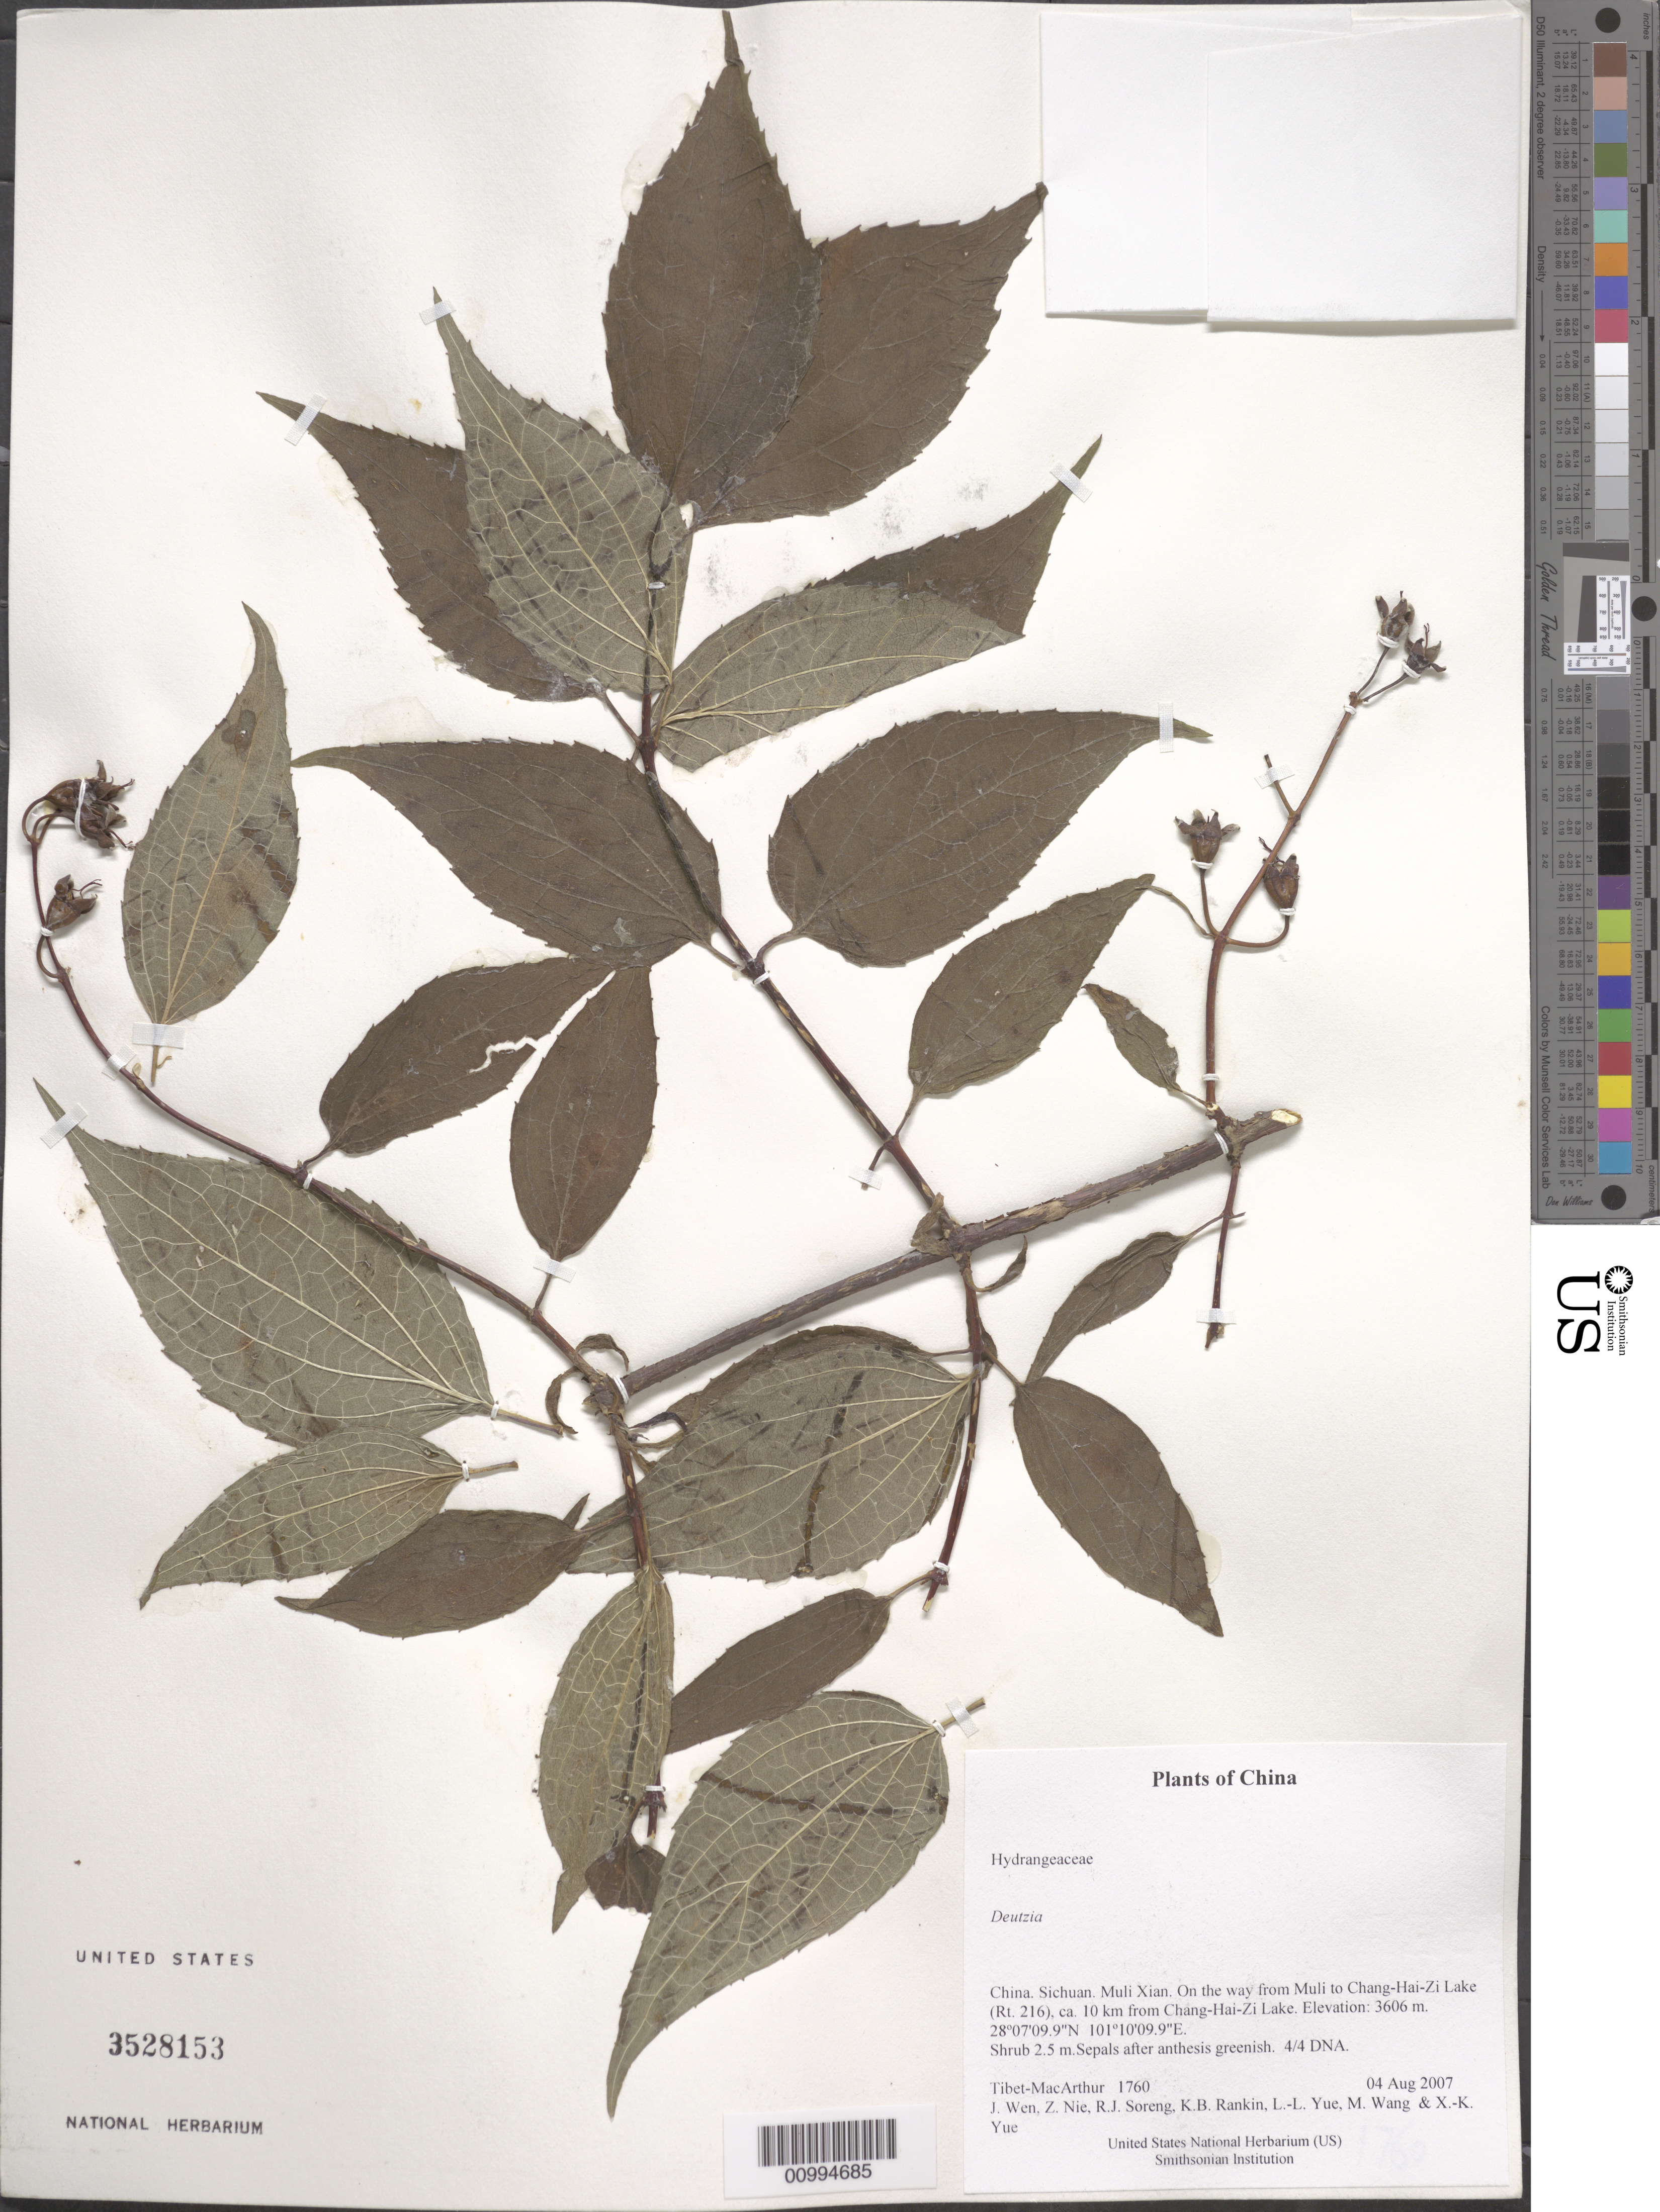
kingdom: Plantae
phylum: Tracheophyta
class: Magnoliopsida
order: Cornales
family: Hydrangeaceae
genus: Deutzia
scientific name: Deutzia sp.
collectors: Tibet-MacArthur, J. Wen, Z. Nie, R. J. Soreng, K. Rankin, L. Yue, M. Wang & X. Yue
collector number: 1760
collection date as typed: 04 Aug 2007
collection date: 2007-08-04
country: China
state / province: Sichuan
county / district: Muli Xian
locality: On the way from Muli to Chang-Hai-Zi Lake (Rt. 216), ca. 10 km from Chang-Hai-Zi Lake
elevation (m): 3606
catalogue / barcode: US 3528153